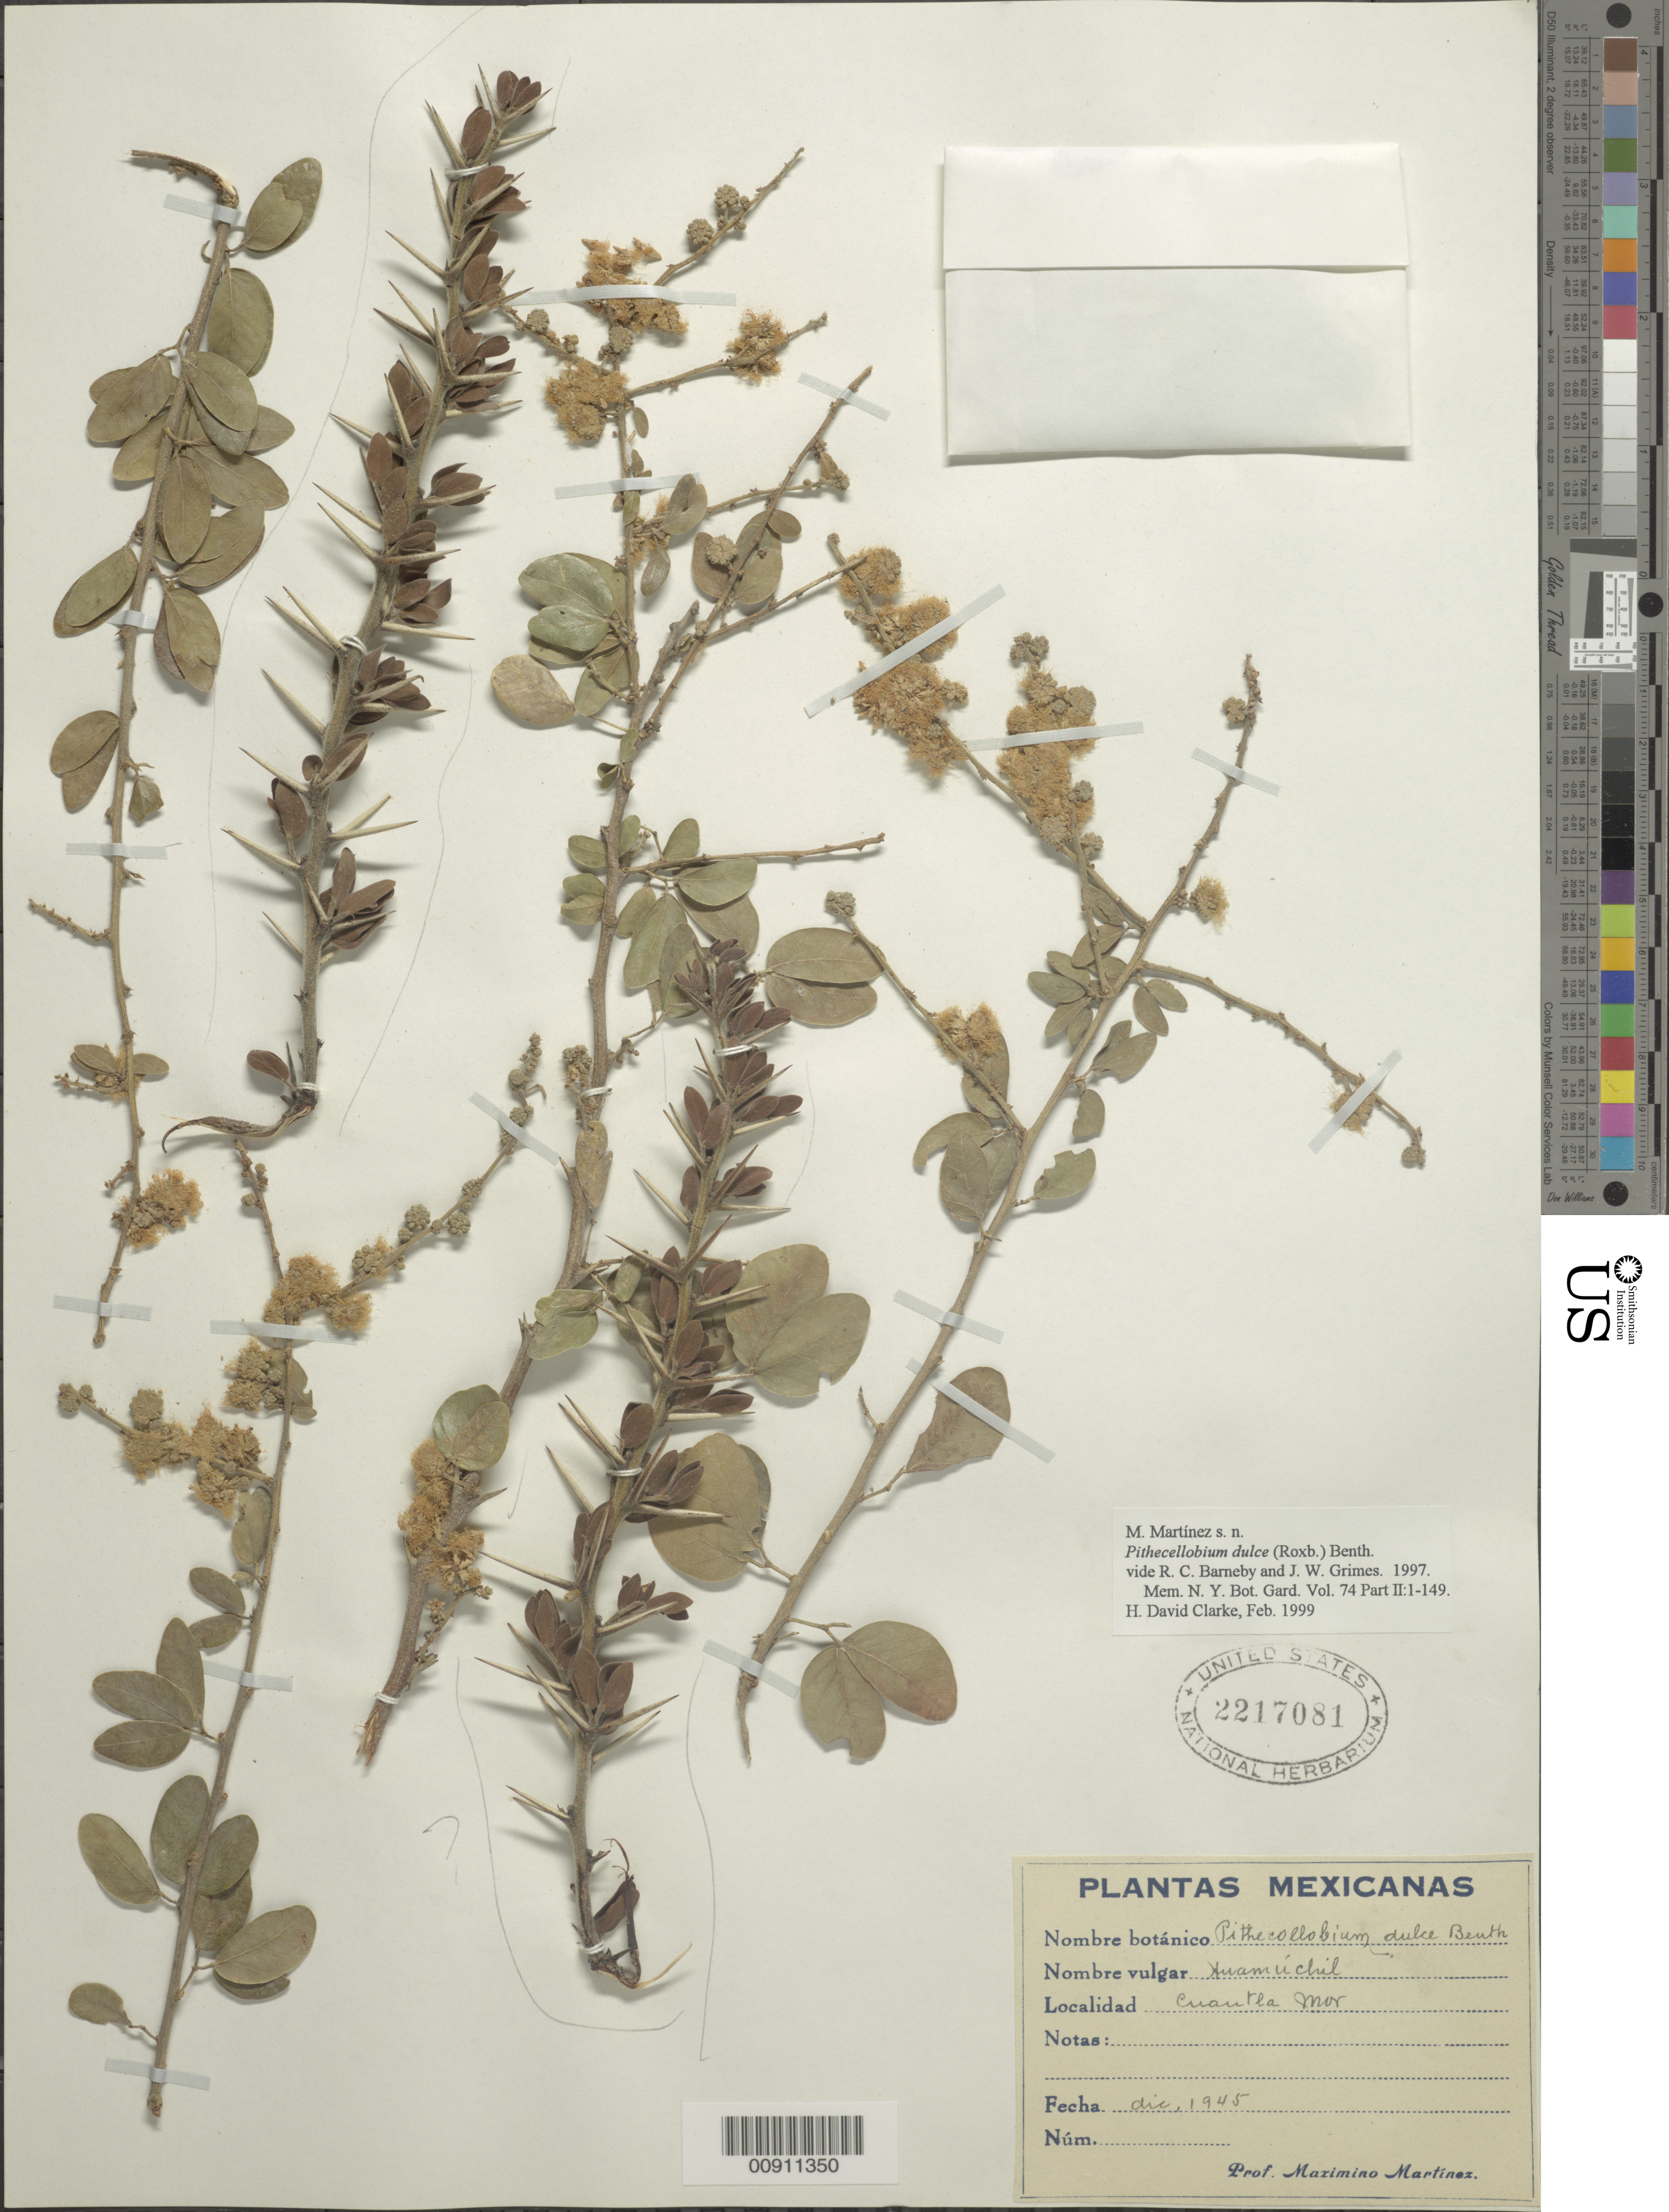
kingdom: Plantae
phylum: Tracheophyta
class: Magnoliopsida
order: Fabales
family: Fabaceae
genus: Pithecellobium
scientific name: Pithecellobium dulce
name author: (Roxb.) Benth.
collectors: M. Martinez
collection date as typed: Dec 1945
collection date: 1945-12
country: Mexico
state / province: Morelos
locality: Cuautla, Morelos.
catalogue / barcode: US 2217081